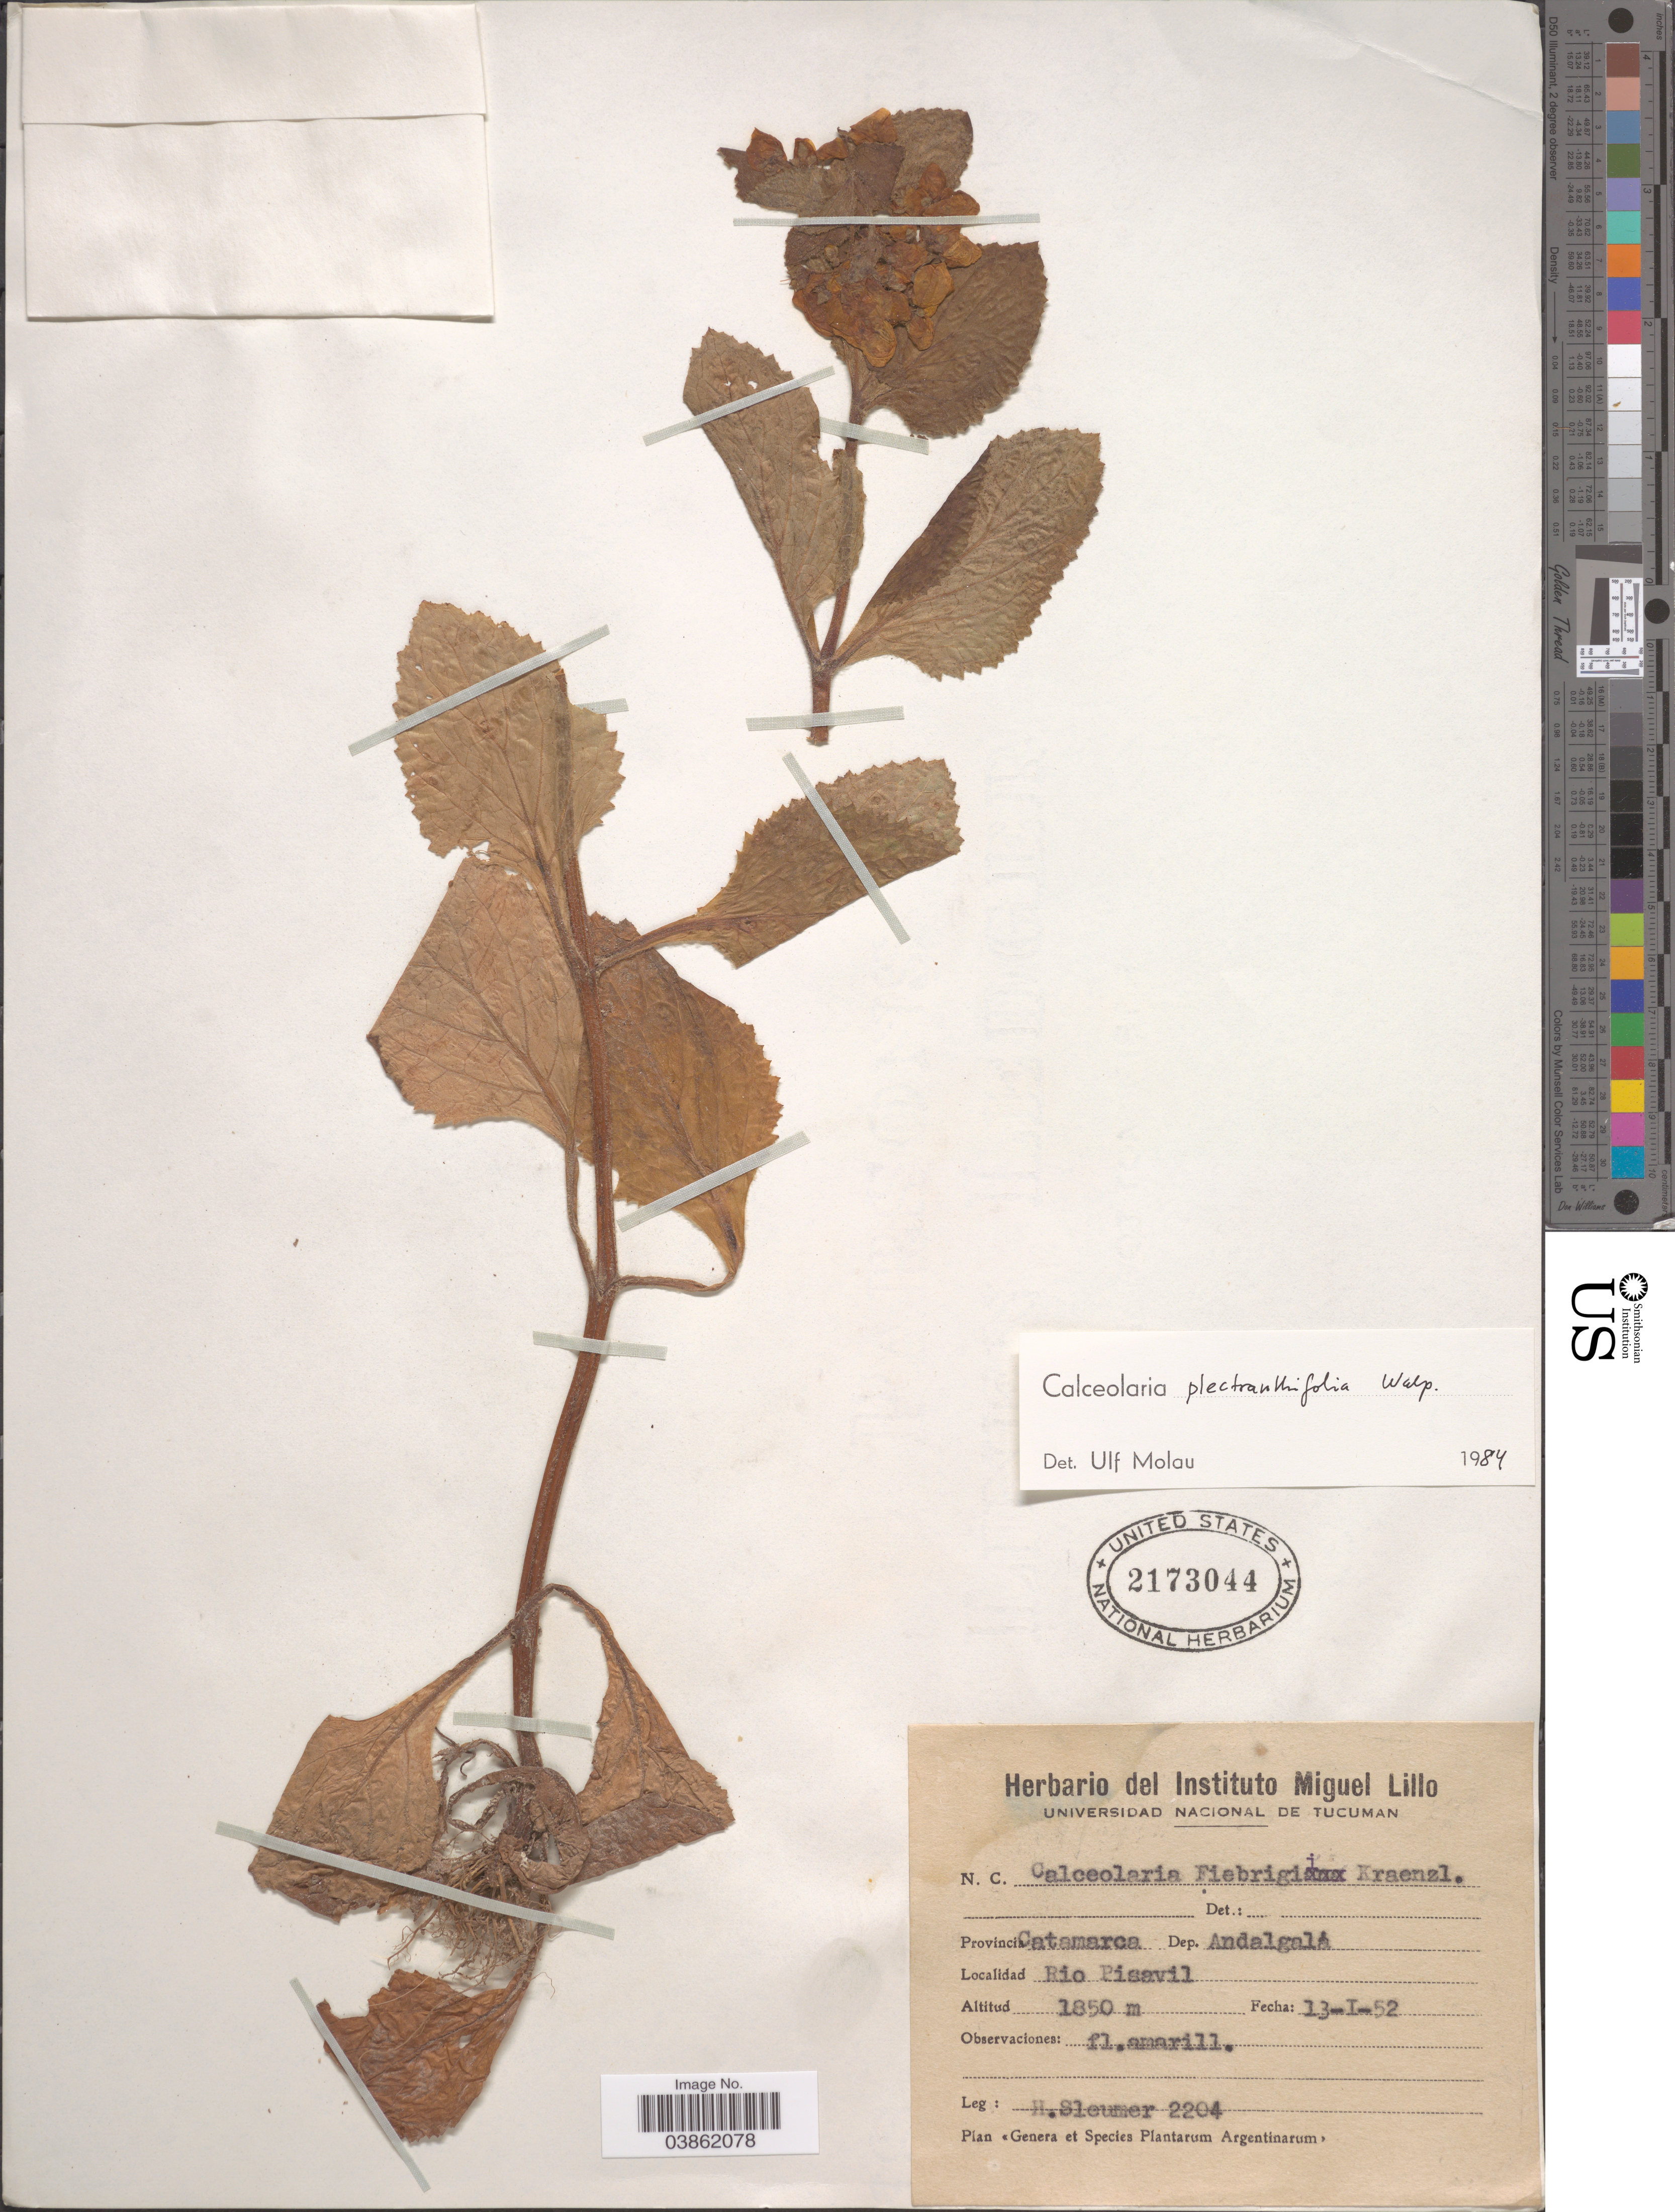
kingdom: Plantae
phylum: Tracheophyta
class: Magnoliopsida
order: Lamiales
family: Calceolariaceae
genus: Calceolaria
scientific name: Calceolaria plectranthifolia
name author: Walp.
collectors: H. O. Sleumer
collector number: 2204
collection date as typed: Transcribed d/m/y: 13/1/52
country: Argentina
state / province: Catamarca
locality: Dep. Andalgalá. Rio Pisavil.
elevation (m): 1850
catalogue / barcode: US 2173044